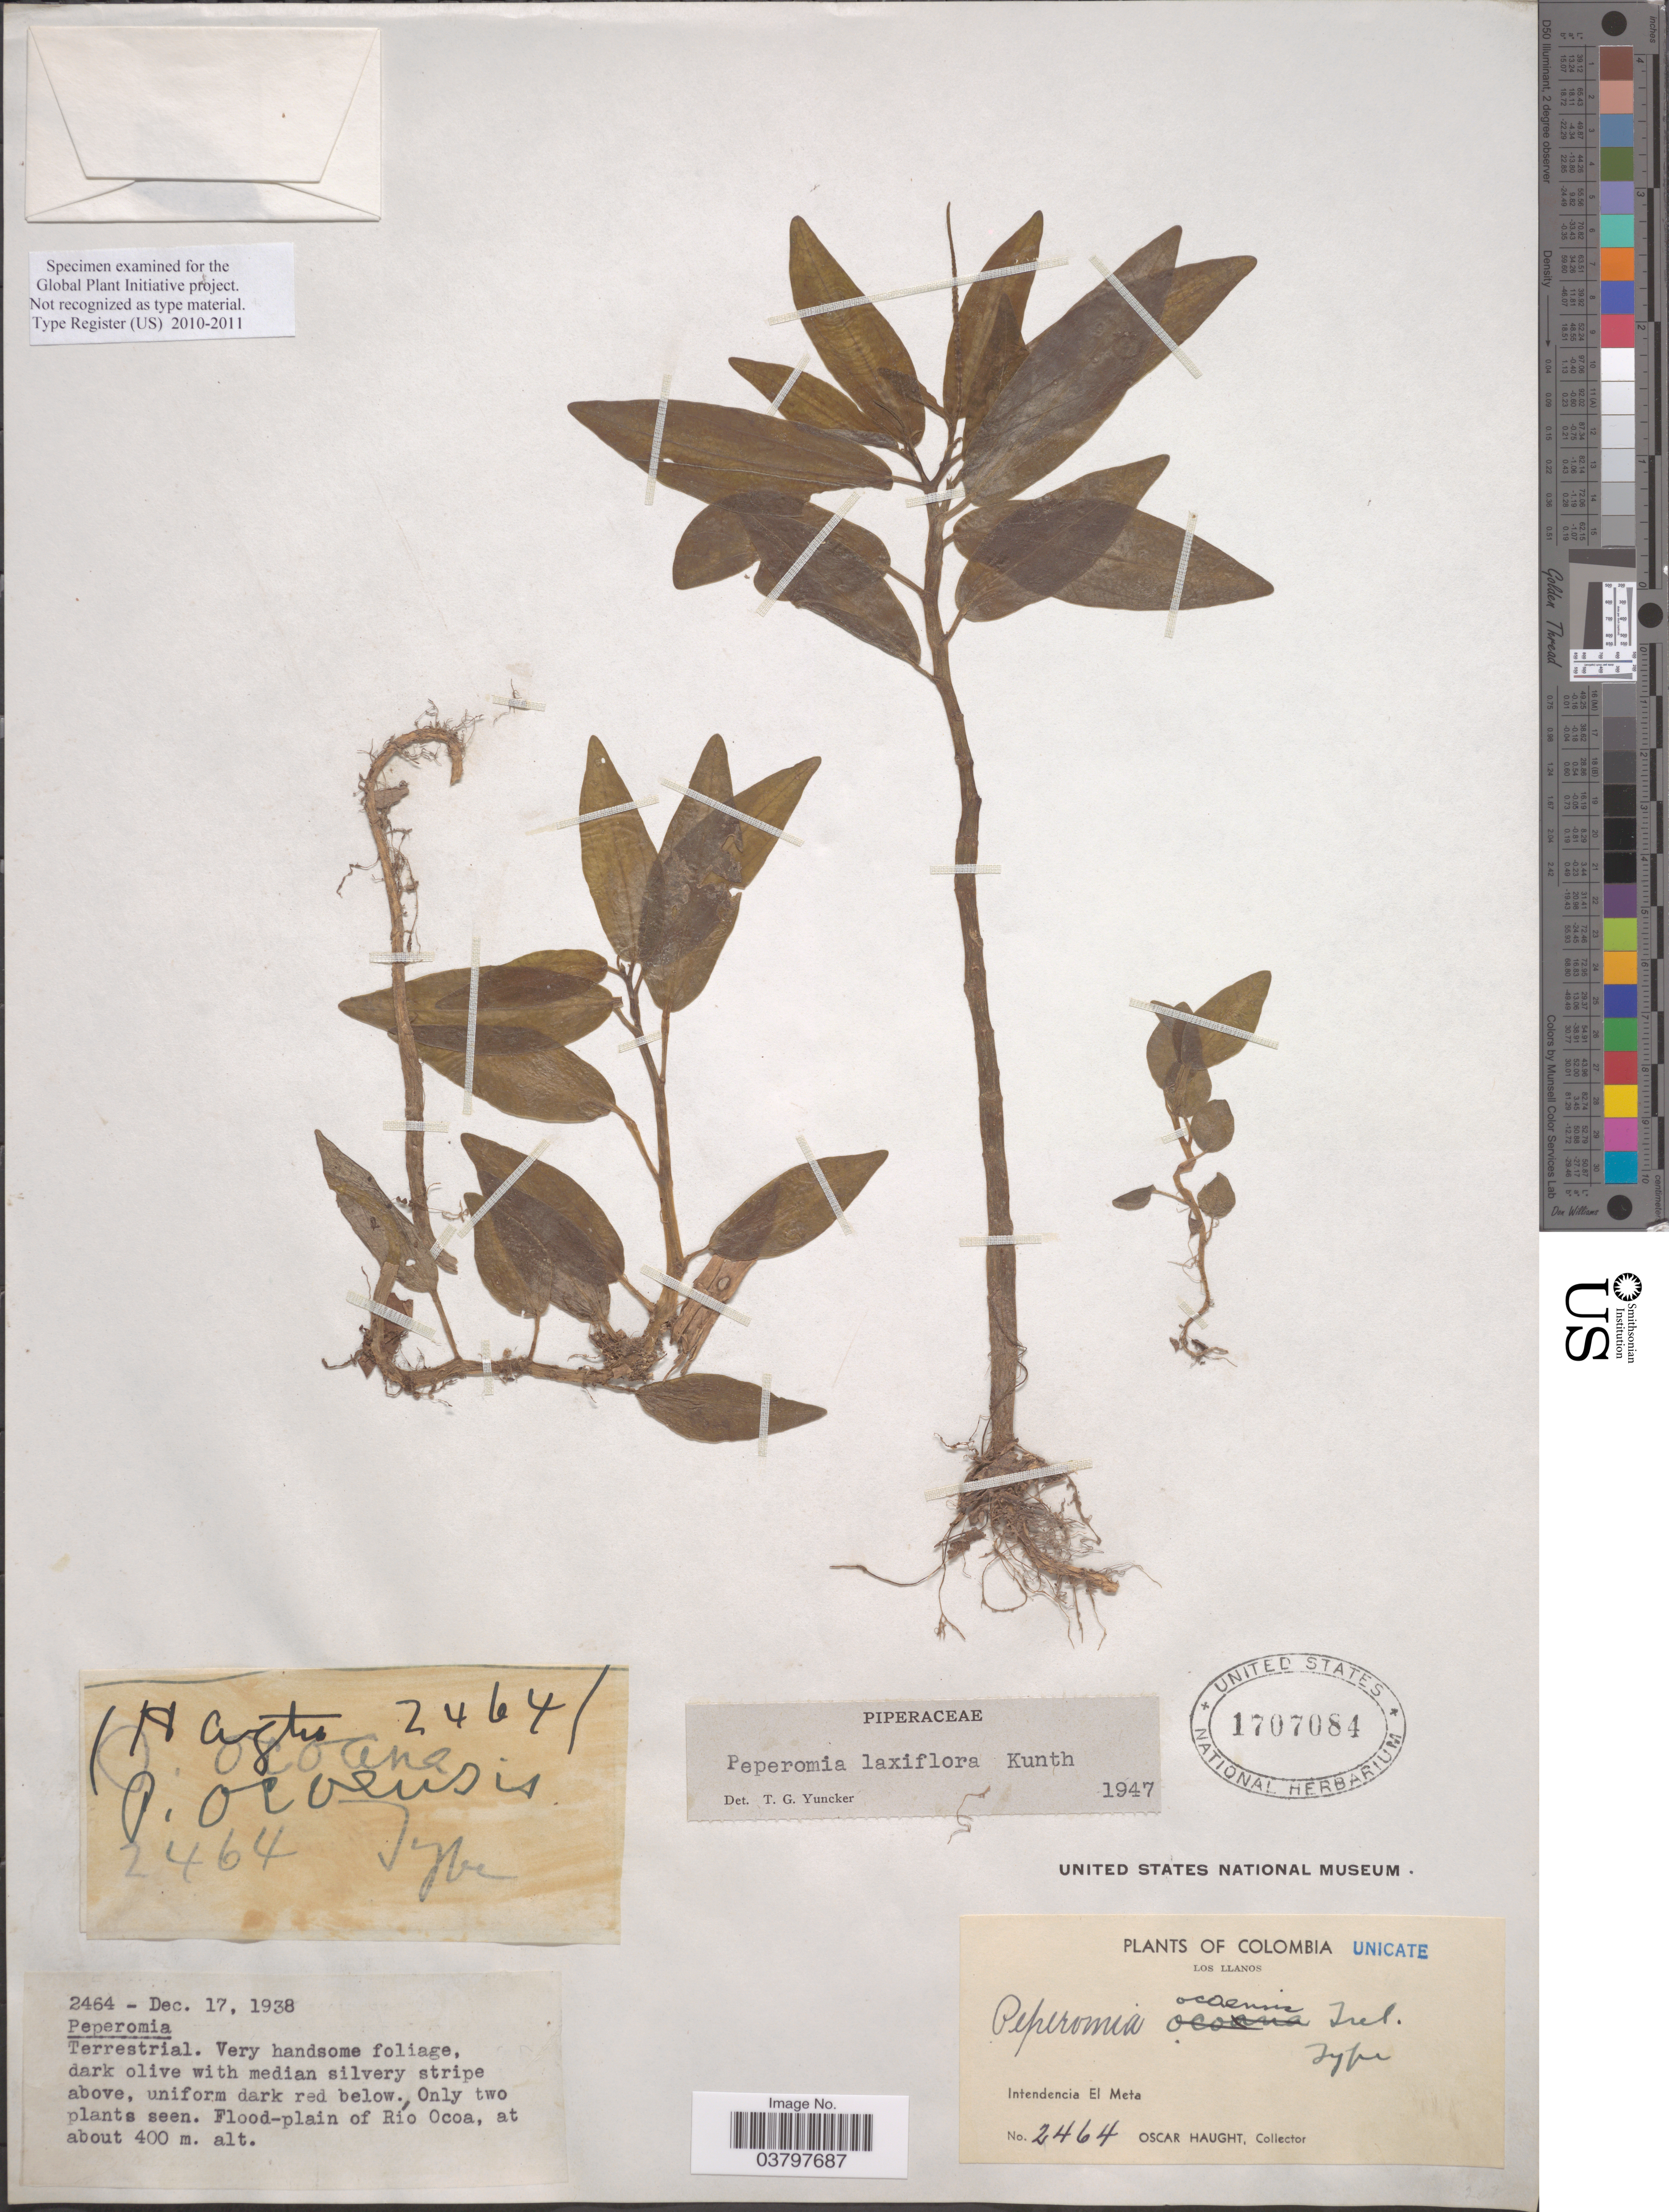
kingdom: Plantae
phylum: Tracheophyta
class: Magnoliopsida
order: Piperales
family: Piperaceae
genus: Peperomia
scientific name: Peperomia laxiflora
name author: Kunth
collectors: O. L. Haught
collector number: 2464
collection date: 1938-12-17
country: Colombia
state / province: Meta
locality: Los Llanos. Intendencia El Meta. Flood-plain of Río Ocoa.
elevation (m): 400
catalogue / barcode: US 1707084